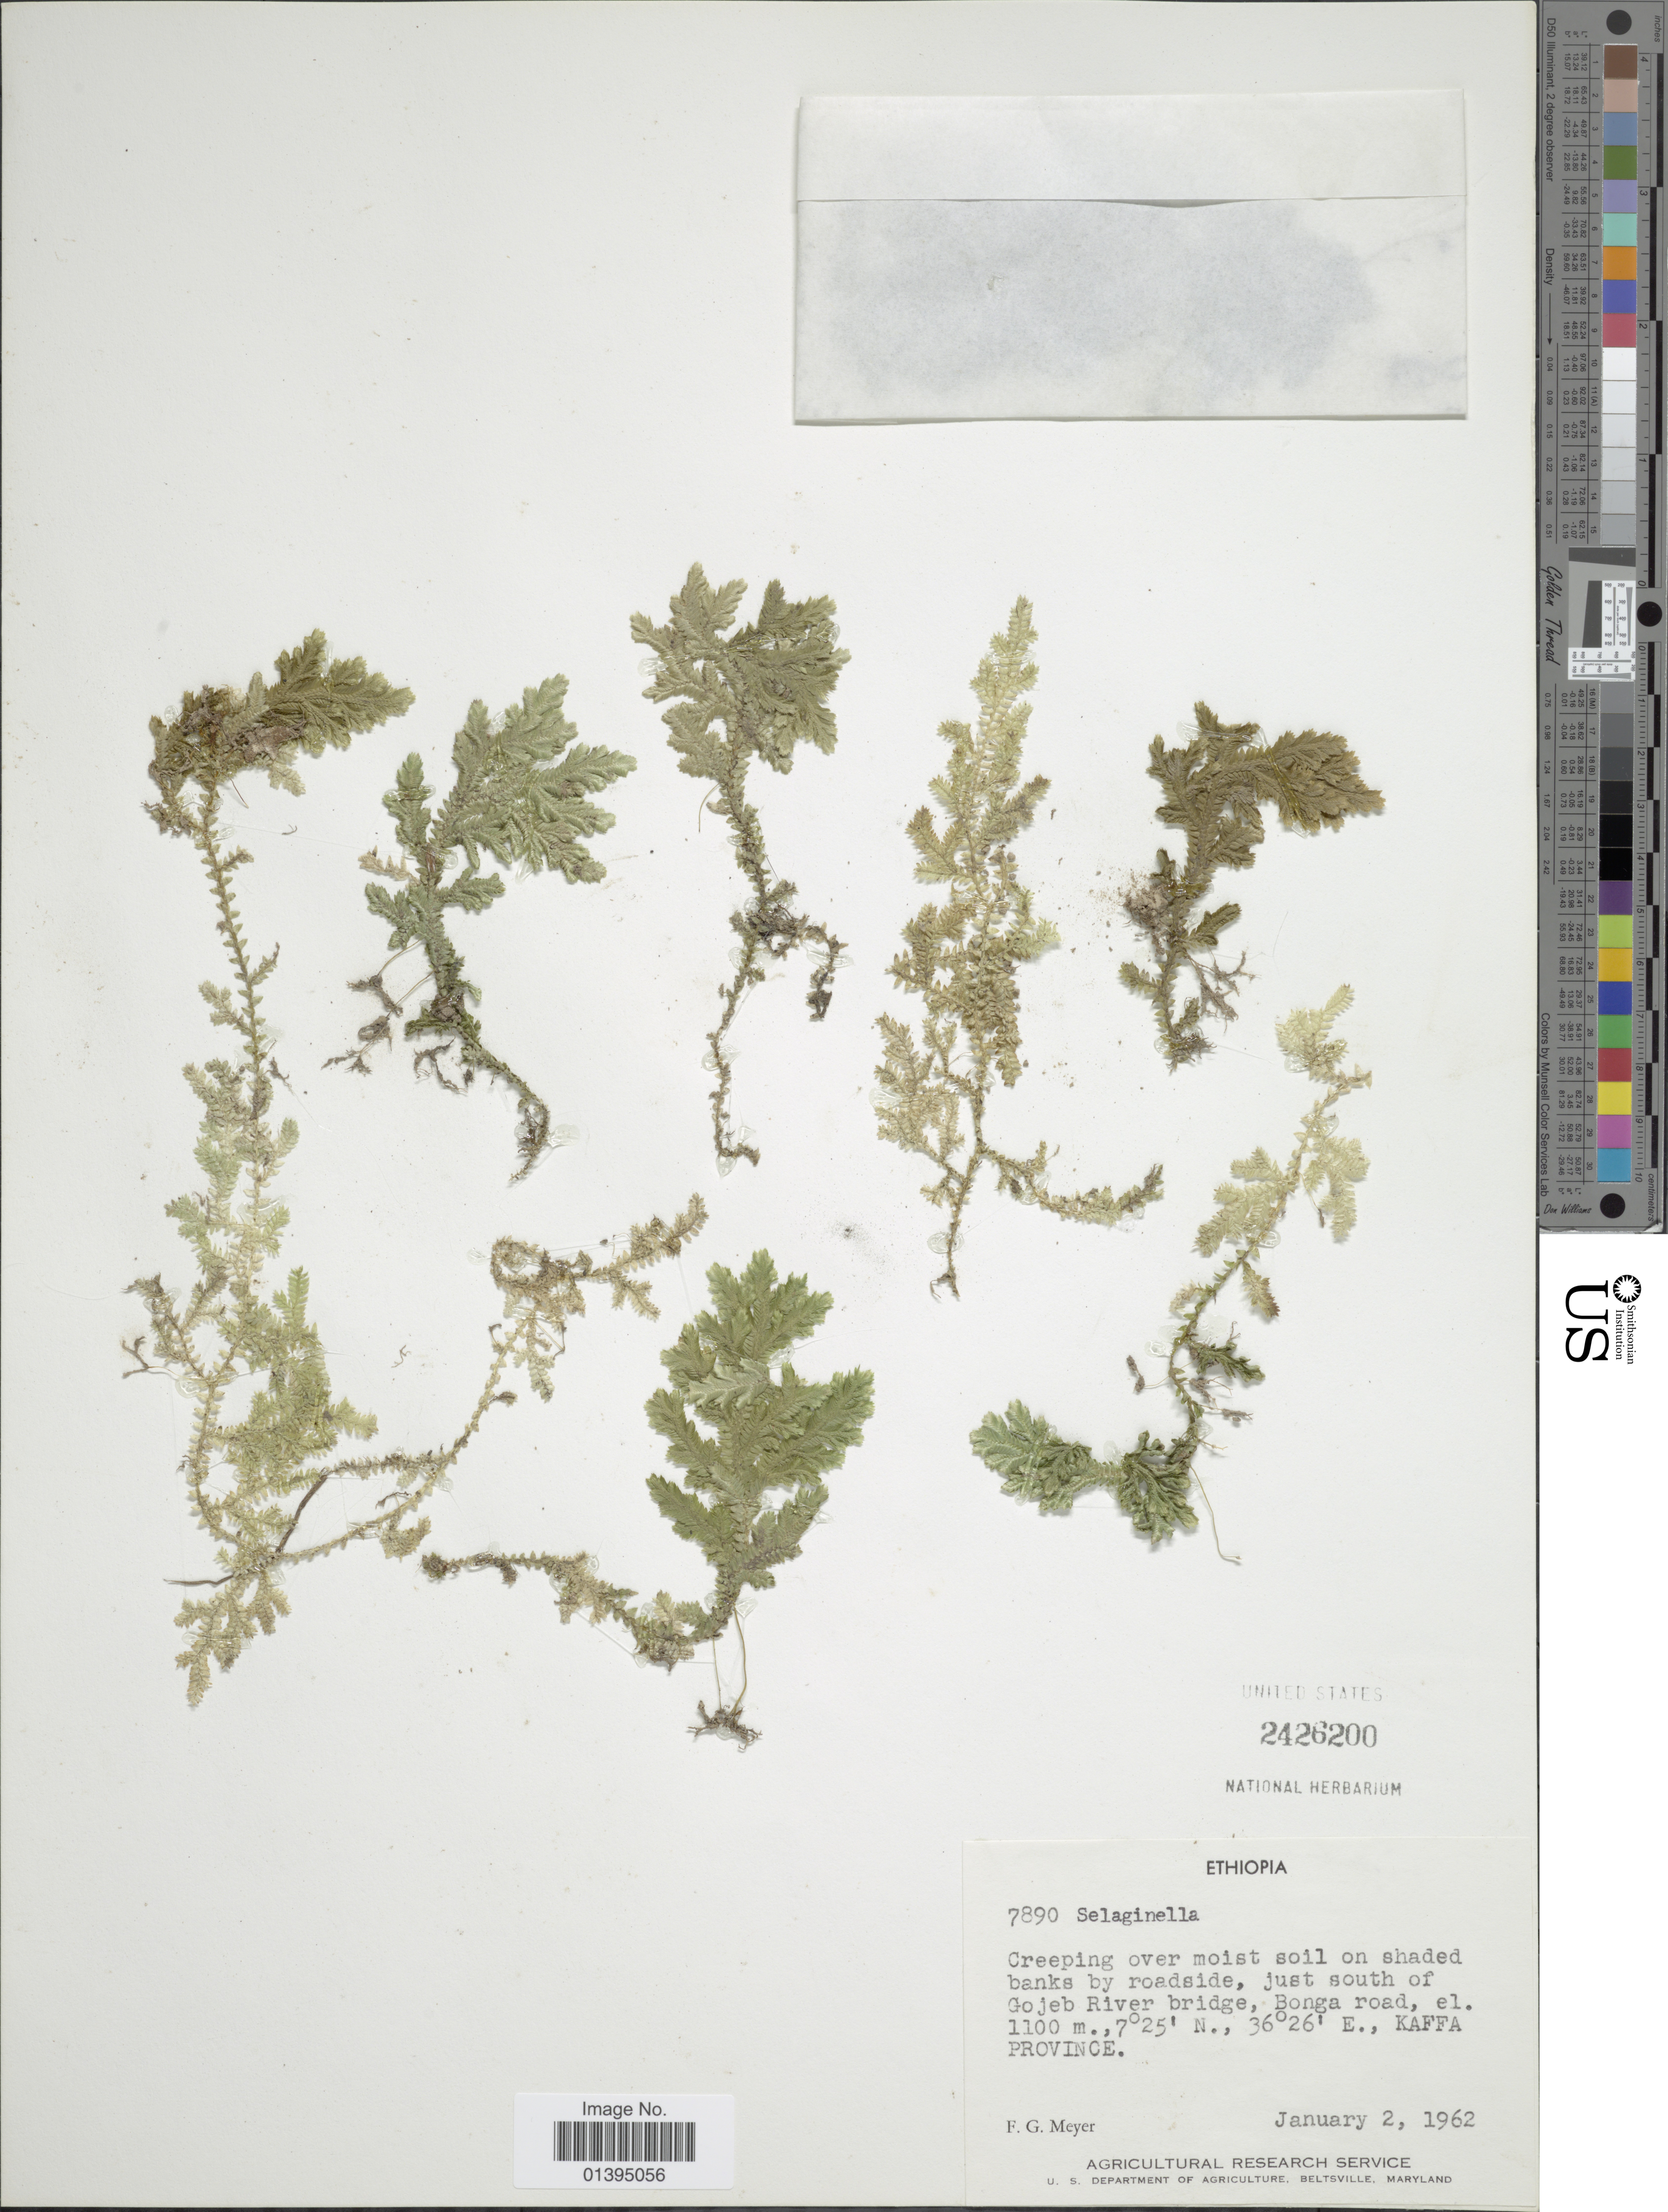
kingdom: Plantae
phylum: Tracheophyta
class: Lycopodiopsida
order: Selaginellales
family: Selaginellaceae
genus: Selaginella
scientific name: Selaginella sp.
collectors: F. G. Meyer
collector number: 7890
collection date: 1962-01-02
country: Ethiopia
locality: Just south of Gojeb River bridge, Bonga road, Kaffa Province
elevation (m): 1100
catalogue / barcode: US 2426200